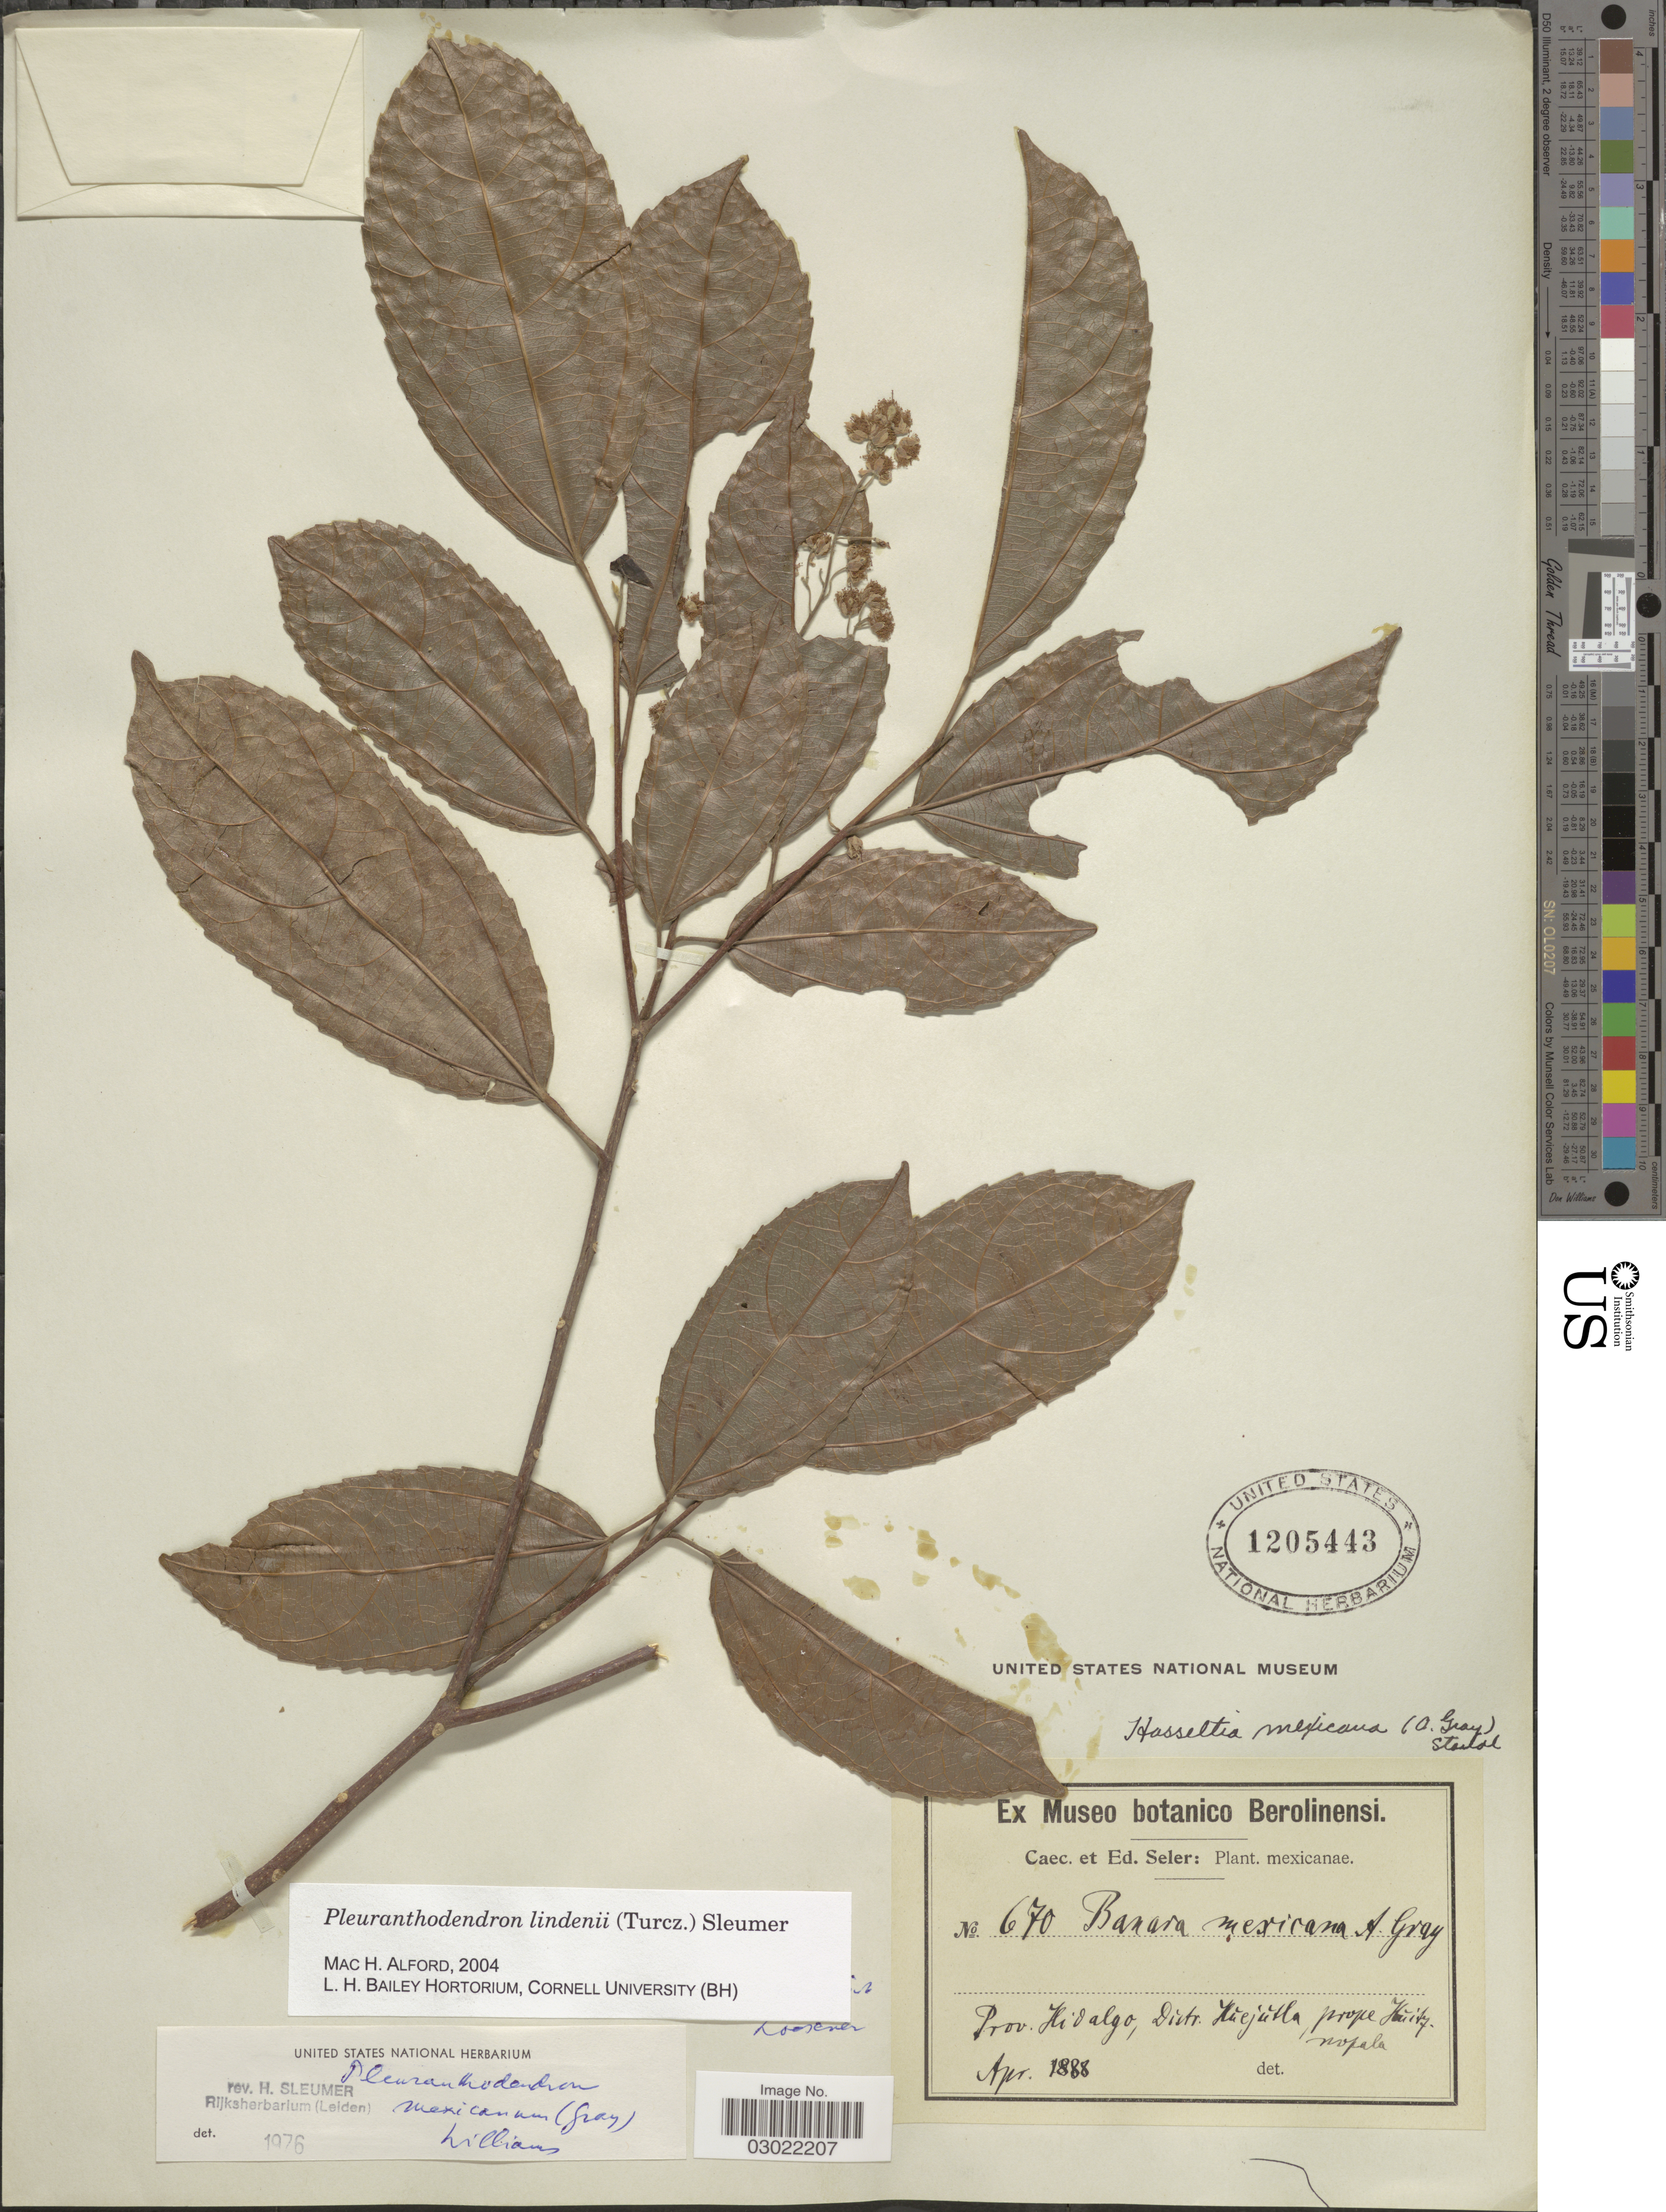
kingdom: Plantae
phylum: Tracheophyta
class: Magnoliopsida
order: Malpighiales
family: Salicaceae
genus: Pleuranthodendron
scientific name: Pleuranthodendron lindenii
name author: (Turcz.) Sleumer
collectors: C. Seler & E. G. Seler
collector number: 670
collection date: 1888-04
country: Mexico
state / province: Hidalgo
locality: Distr. Huejutla, prope Huitznopala.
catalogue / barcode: US 1205443